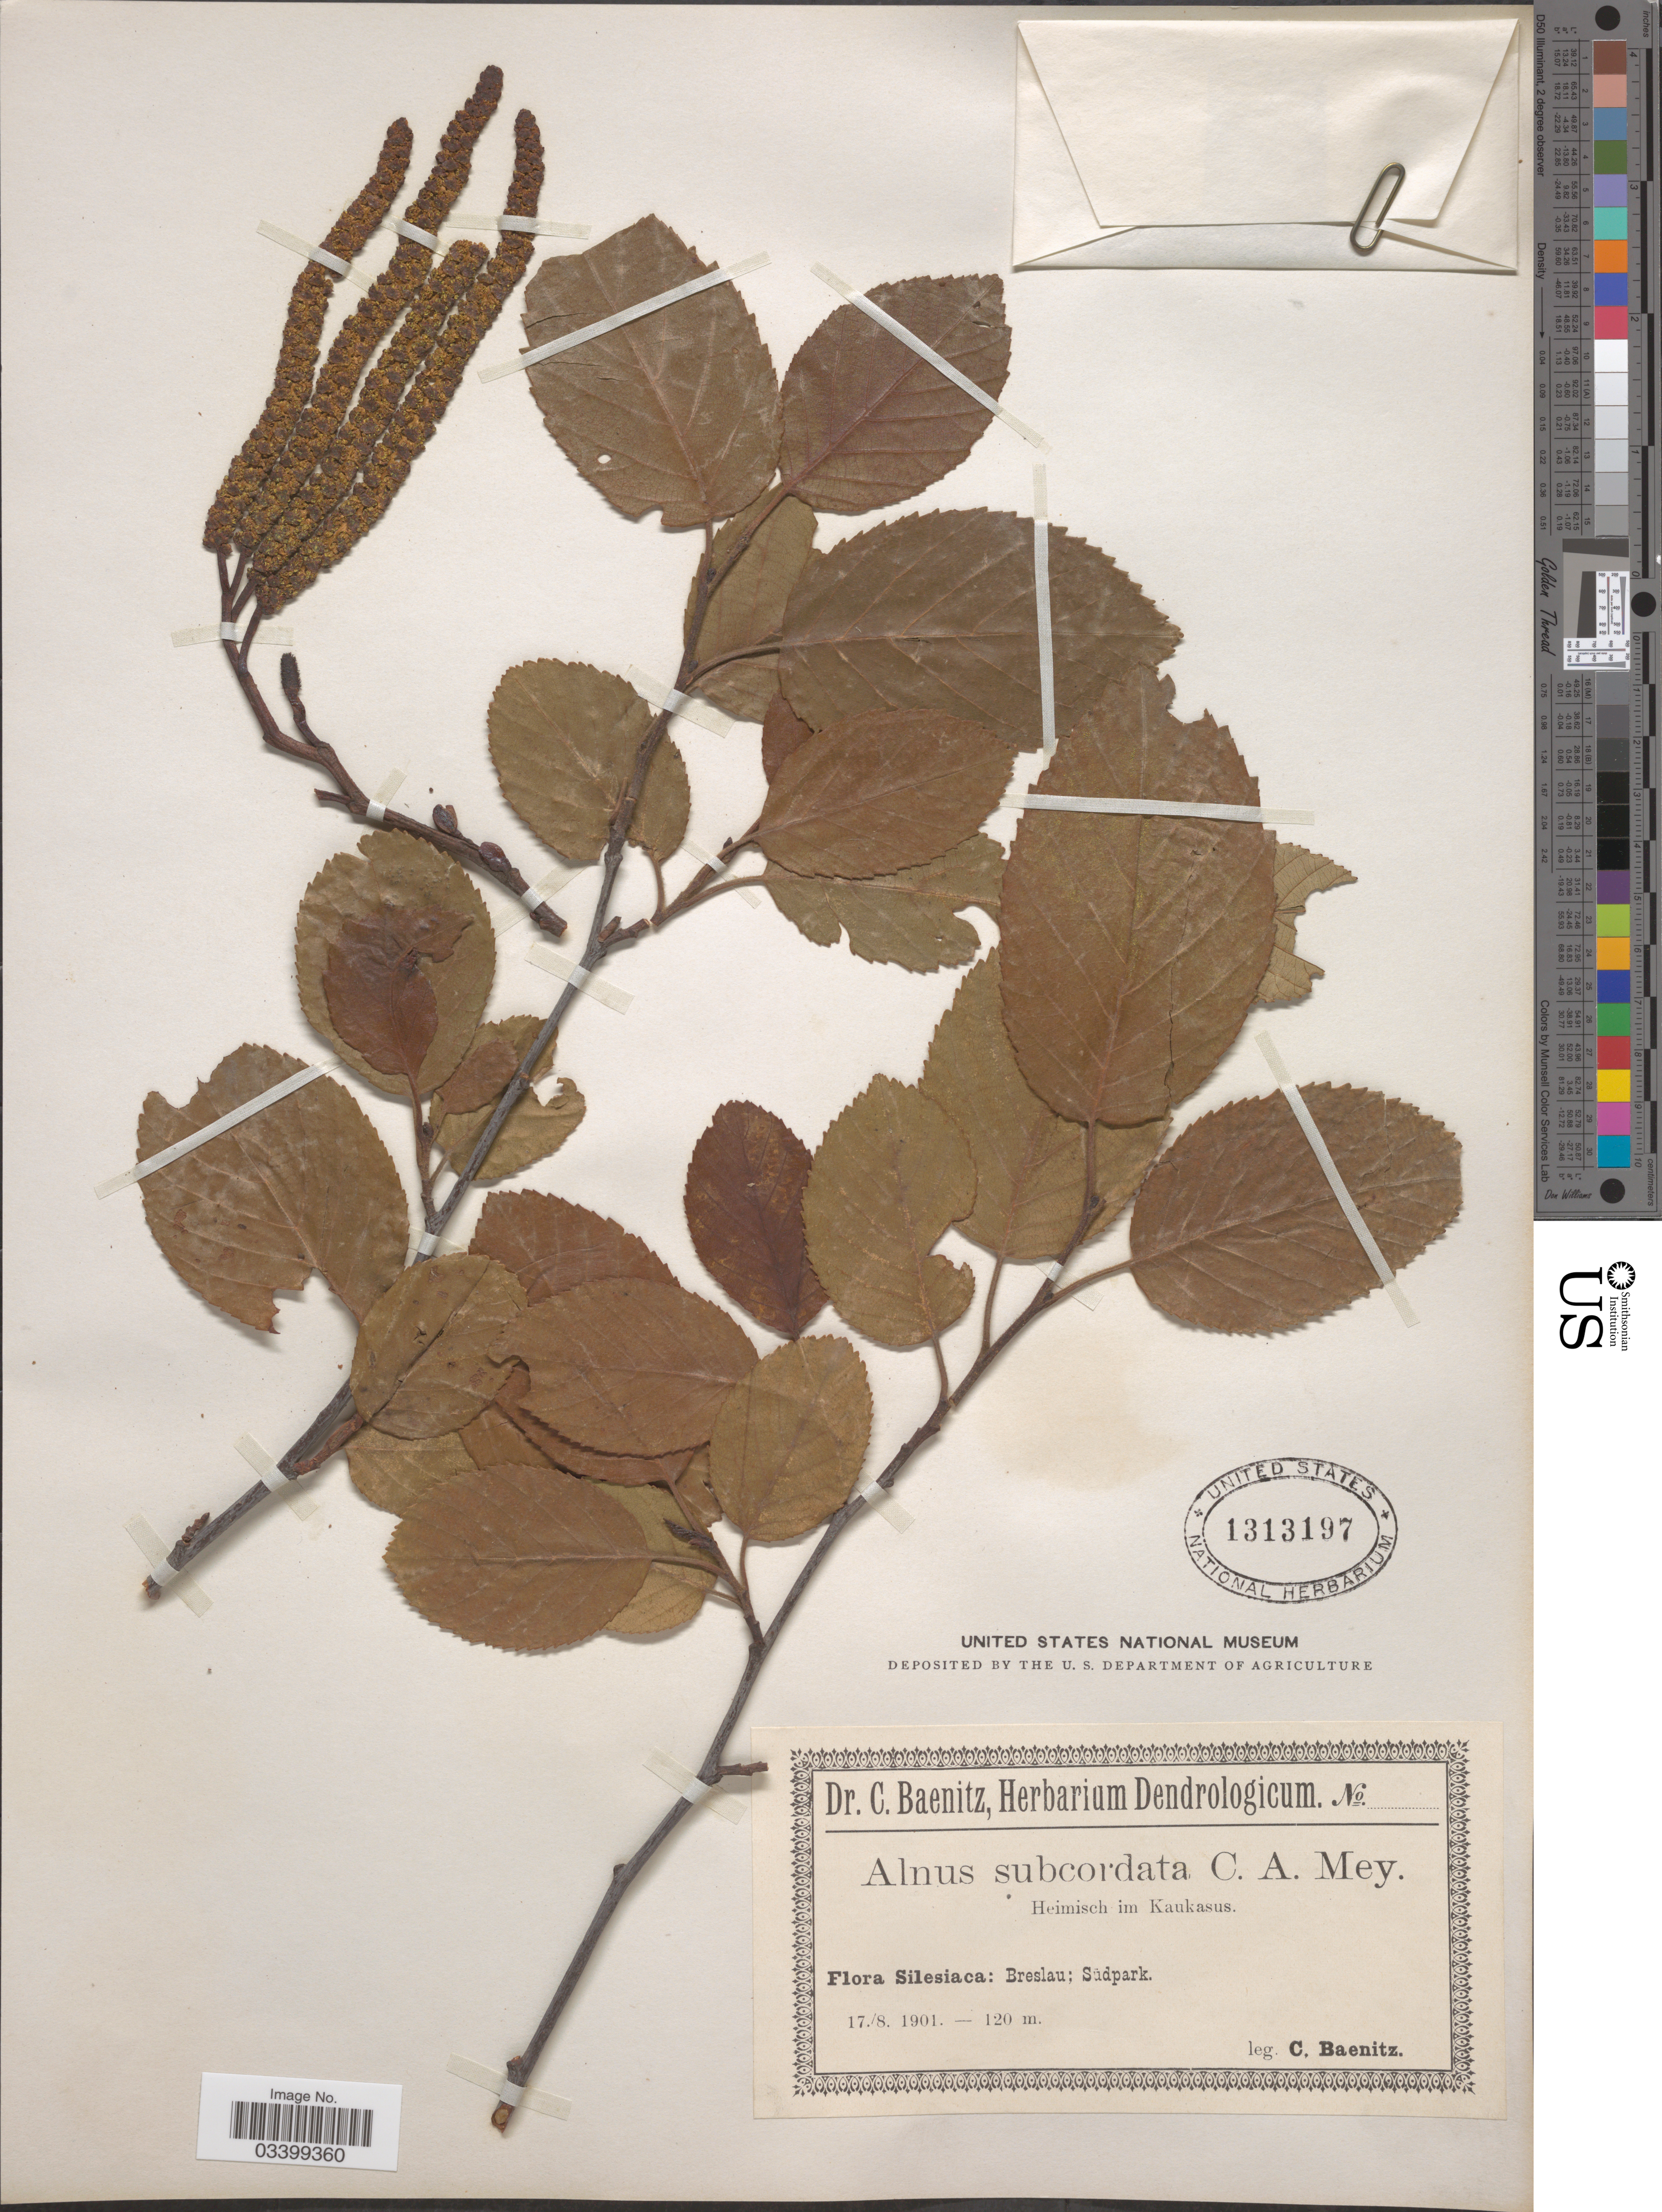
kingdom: Plantae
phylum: Tracheophyta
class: Magnoliopsida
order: Fagales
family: Betulaceae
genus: Alnus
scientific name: Alnus subcordata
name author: C.A. Mey.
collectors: C. G. Baenitz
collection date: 1901-08-17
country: Poland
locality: Silesiaca: Breslau; Südpark.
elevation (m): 120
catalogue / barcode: US 1313197